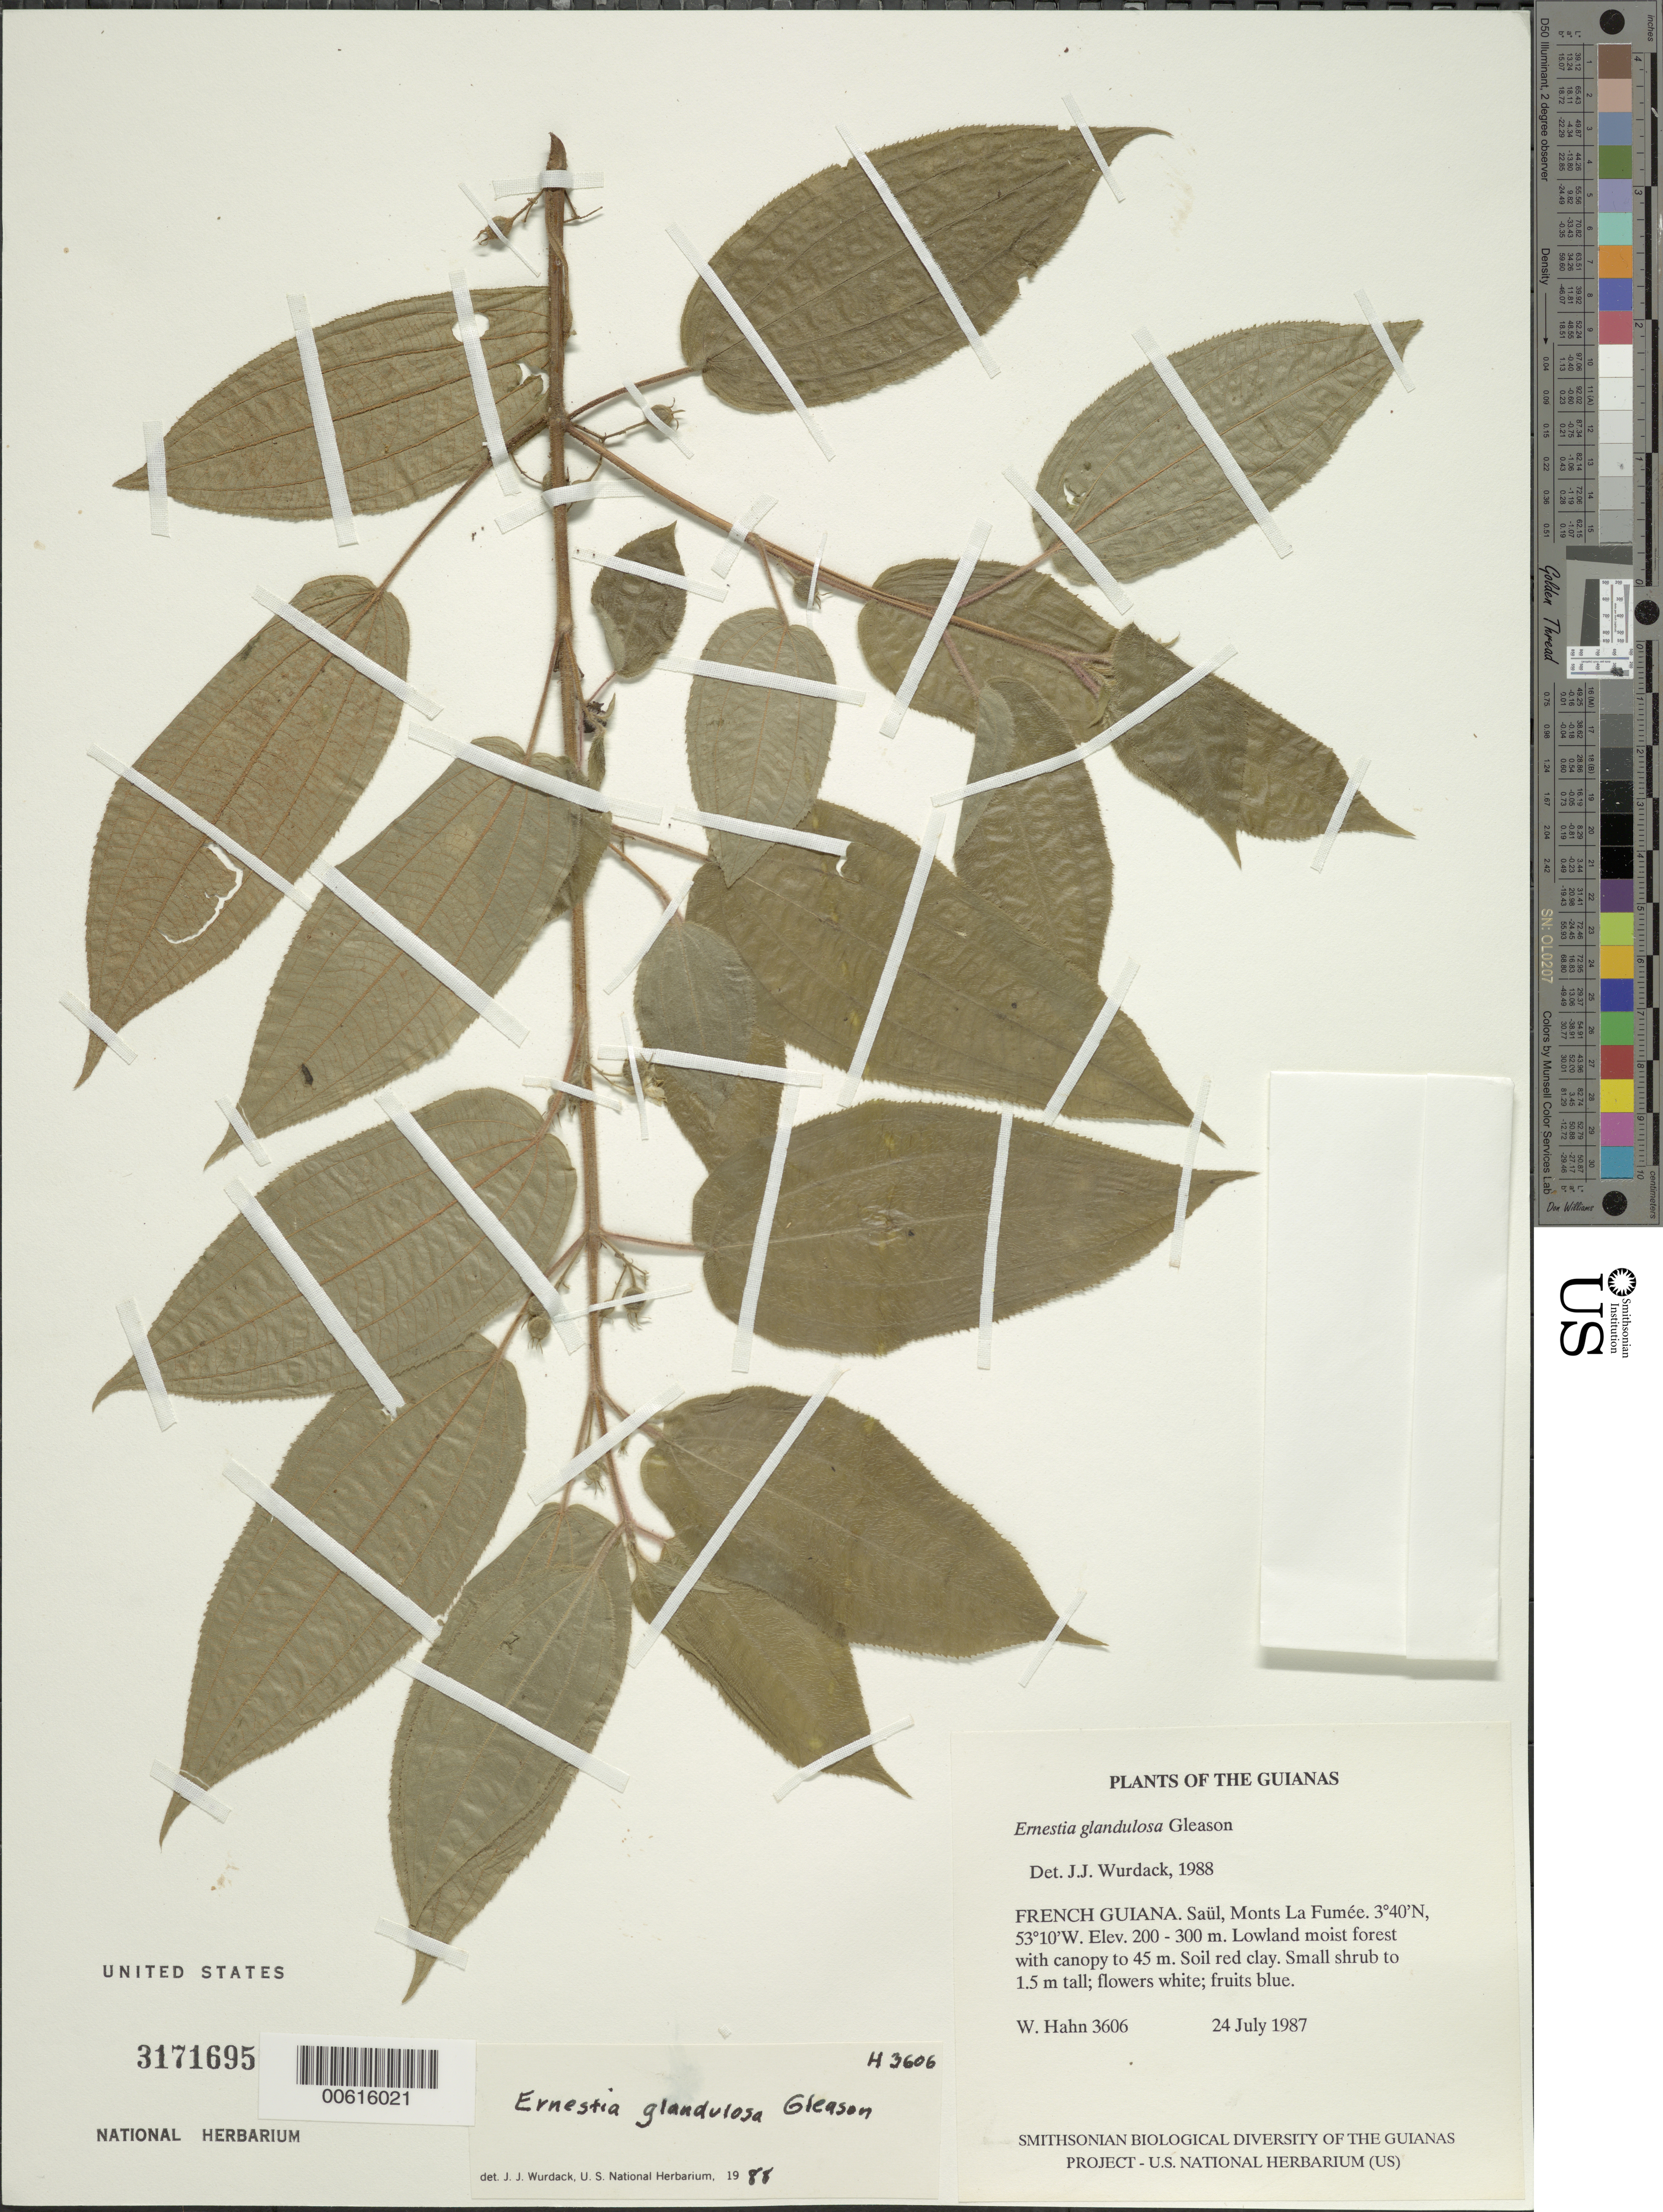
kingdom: Plantae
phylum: Tracheophyta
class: Magnoliopsida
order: Myrtales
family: Melastomataceae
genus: Pseudoernestia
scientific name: Pseudoernestia glandulosa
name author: (Gleason) M.J. Rocha & P.J.F. Guim.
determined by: Nunes da Silva, Diego, (RB), Jardim Botanico do Rio de Janeiro - Herbario (BRAZIL)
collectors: W. Hahn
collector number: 3606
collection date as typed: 24 July 1987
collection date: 1987-07-24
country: French Guiana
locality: Saül, Monts La Fumée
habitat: Lowland moist forest with canopy to 45 m. Soil red clay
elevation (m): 200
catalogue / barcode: US 3171695